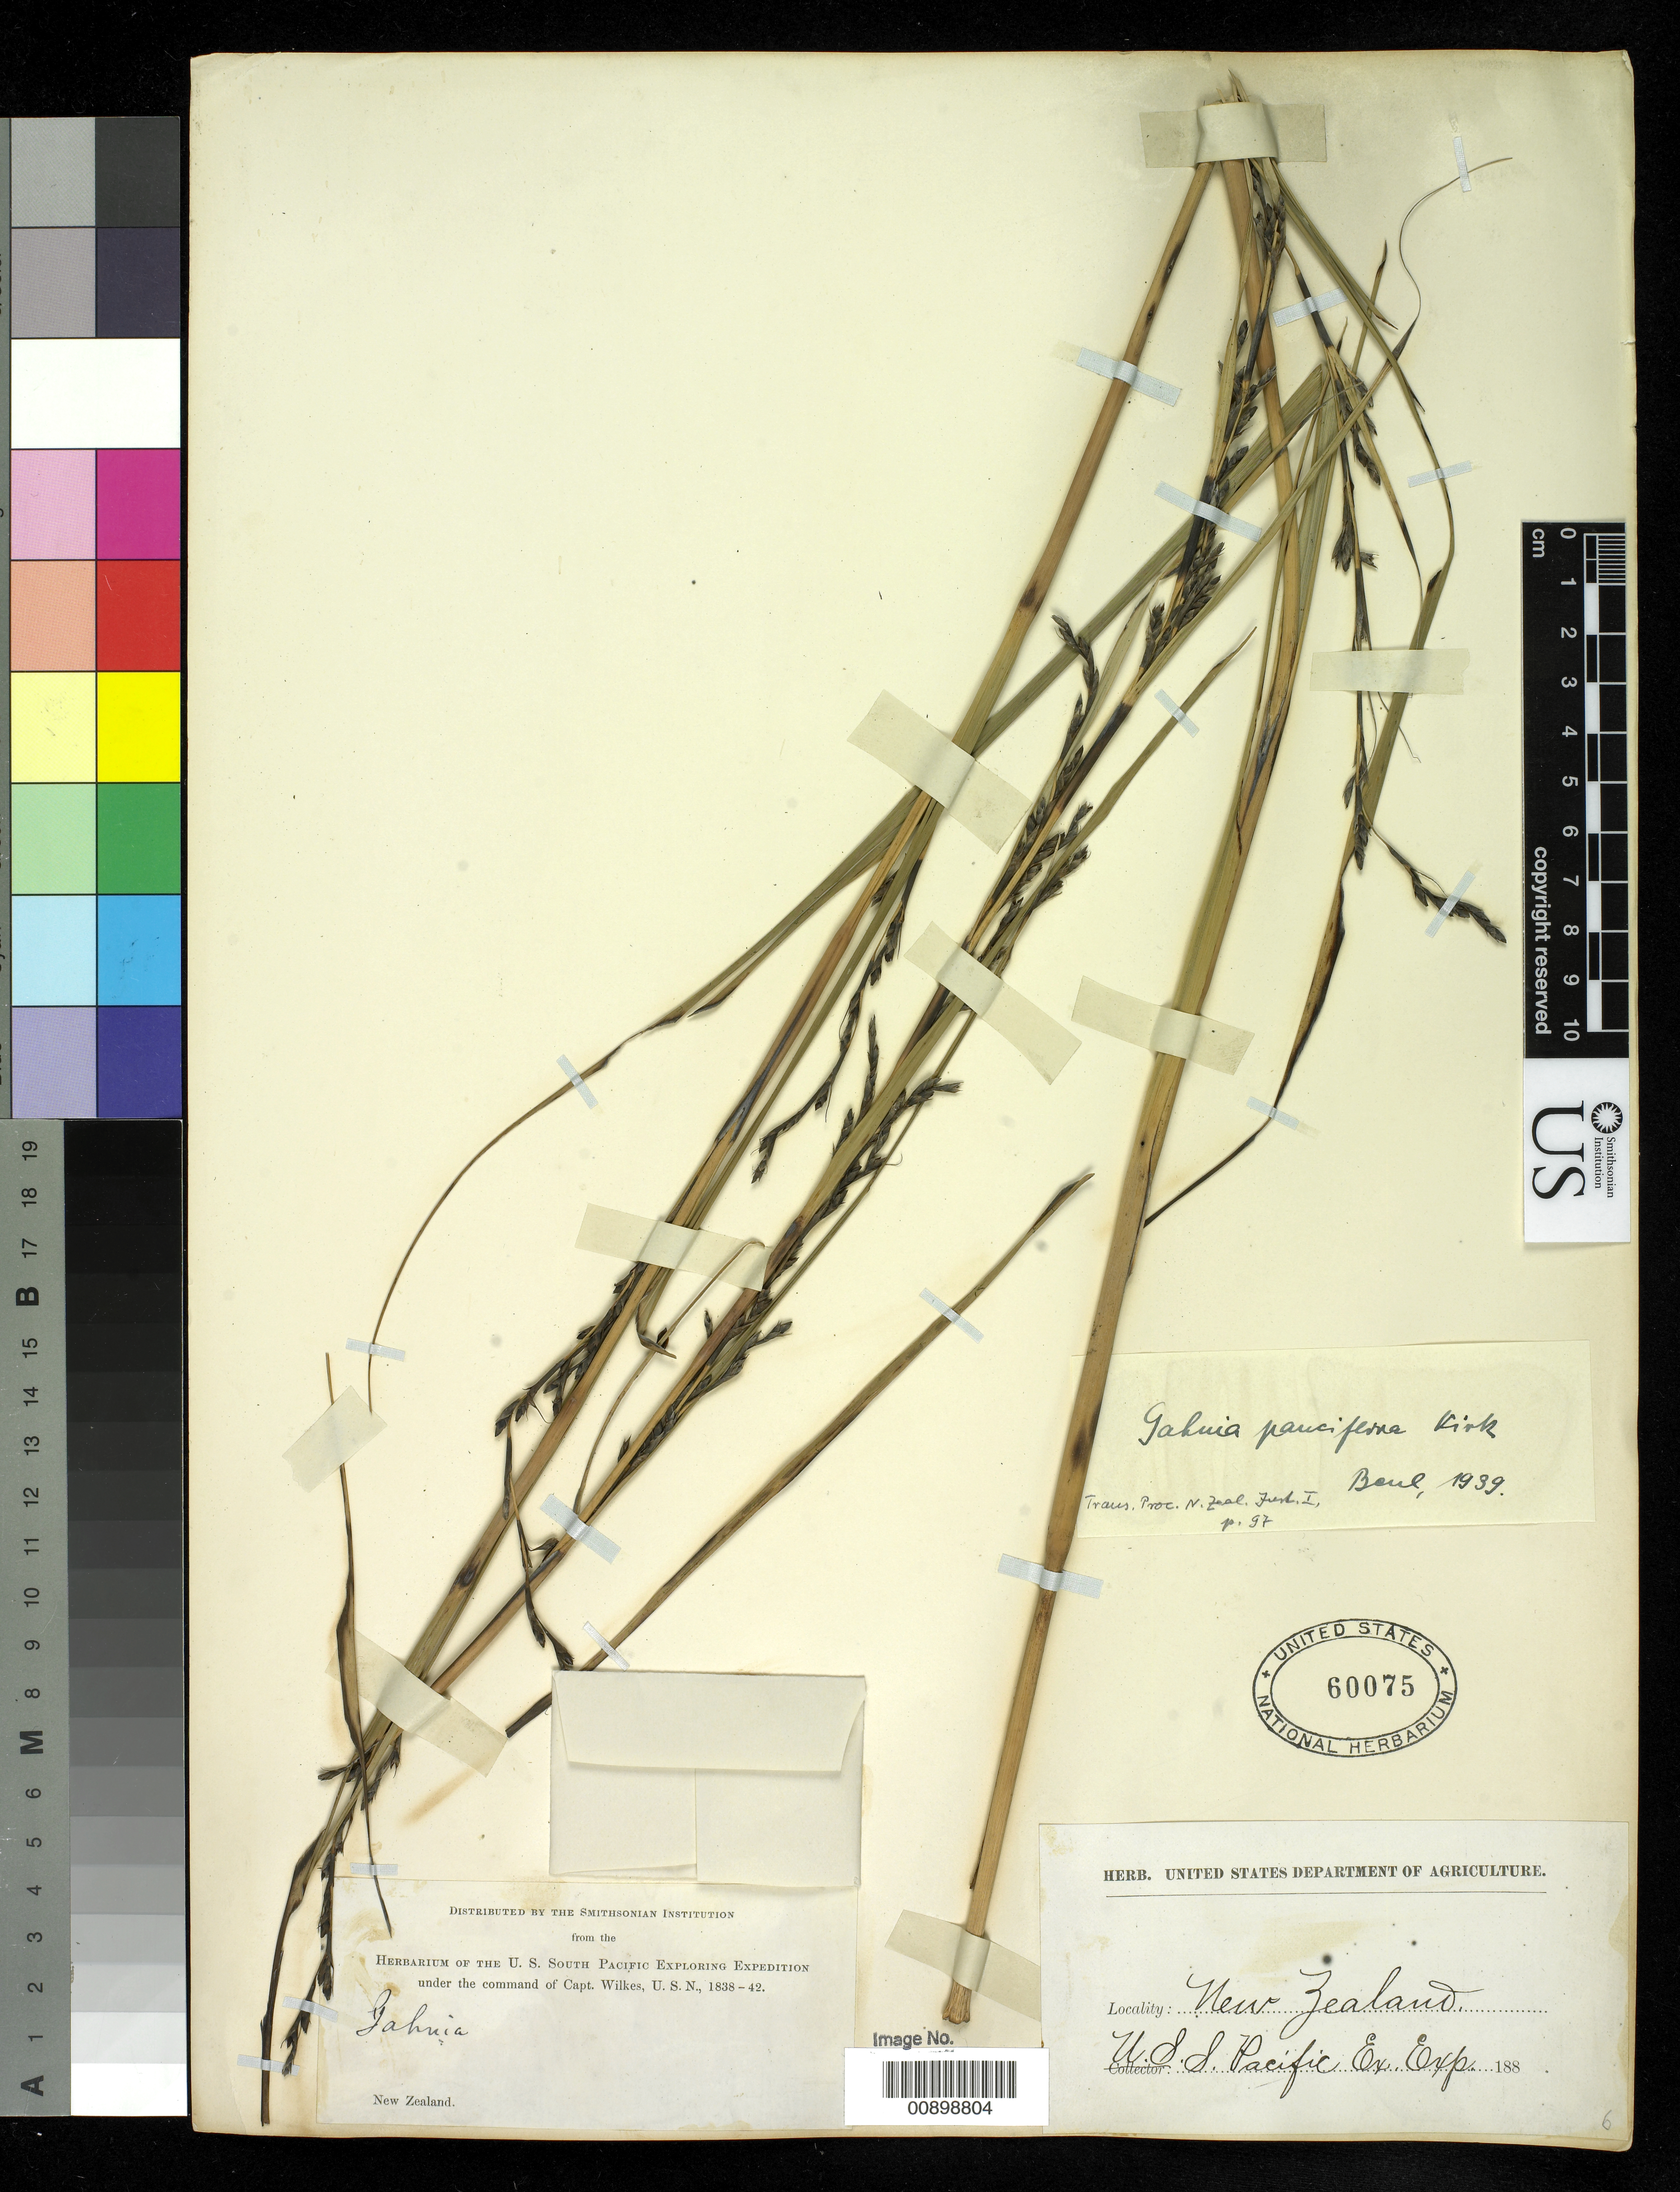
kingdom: Plantae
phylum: Tracheophyta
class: Liliopsida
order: Poales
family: Cyperaceae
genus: Gahnia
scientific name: Gahnia pauciflora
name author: Kirk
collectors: Wilkes Explor. Exped.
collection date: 1838/1842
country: New Zealand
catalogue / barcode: US 60075